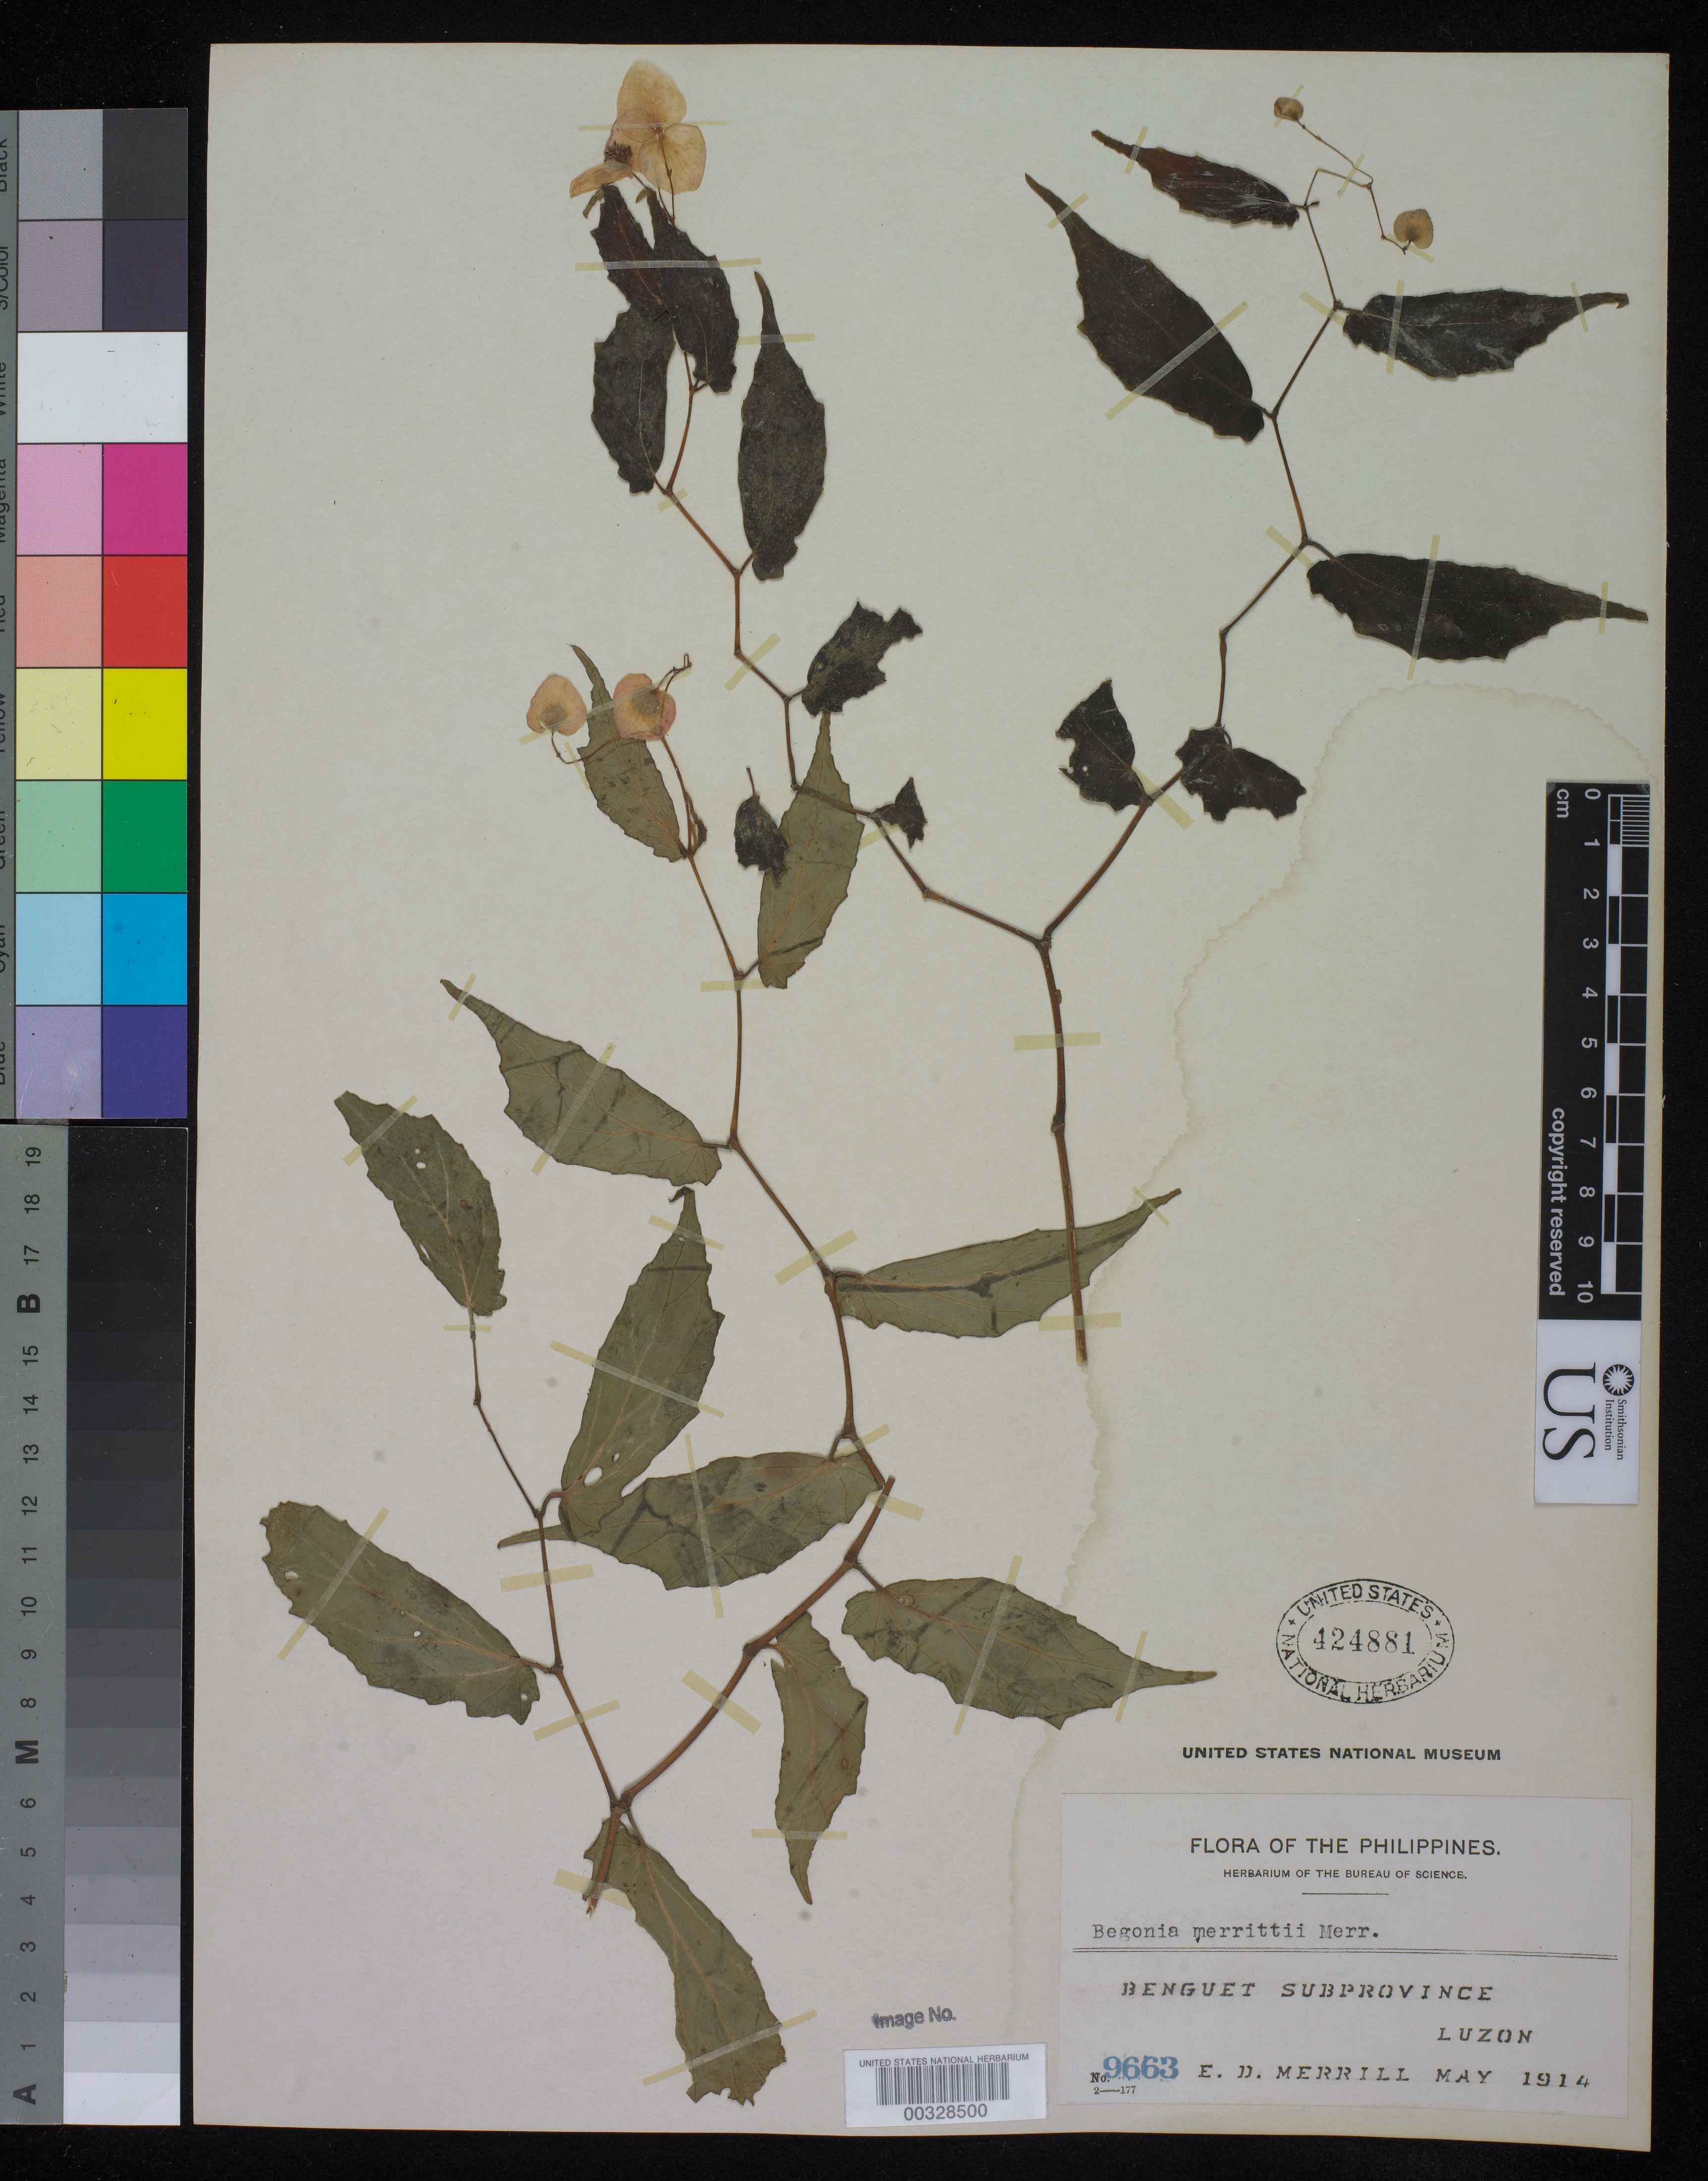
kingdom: Plantae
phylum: Tracheophyta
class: Magnoliopsida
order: Cucurbitales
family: Begoniaceae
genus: Begonia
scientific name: Begonia merrittii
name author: Merr.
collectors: E. D. Merrill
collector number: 9663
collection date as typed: May 1914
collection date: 1914-05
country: Philippines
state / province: Cordillera (Administrative Region)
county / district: Benguet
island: Luzon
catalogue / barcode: US 424881